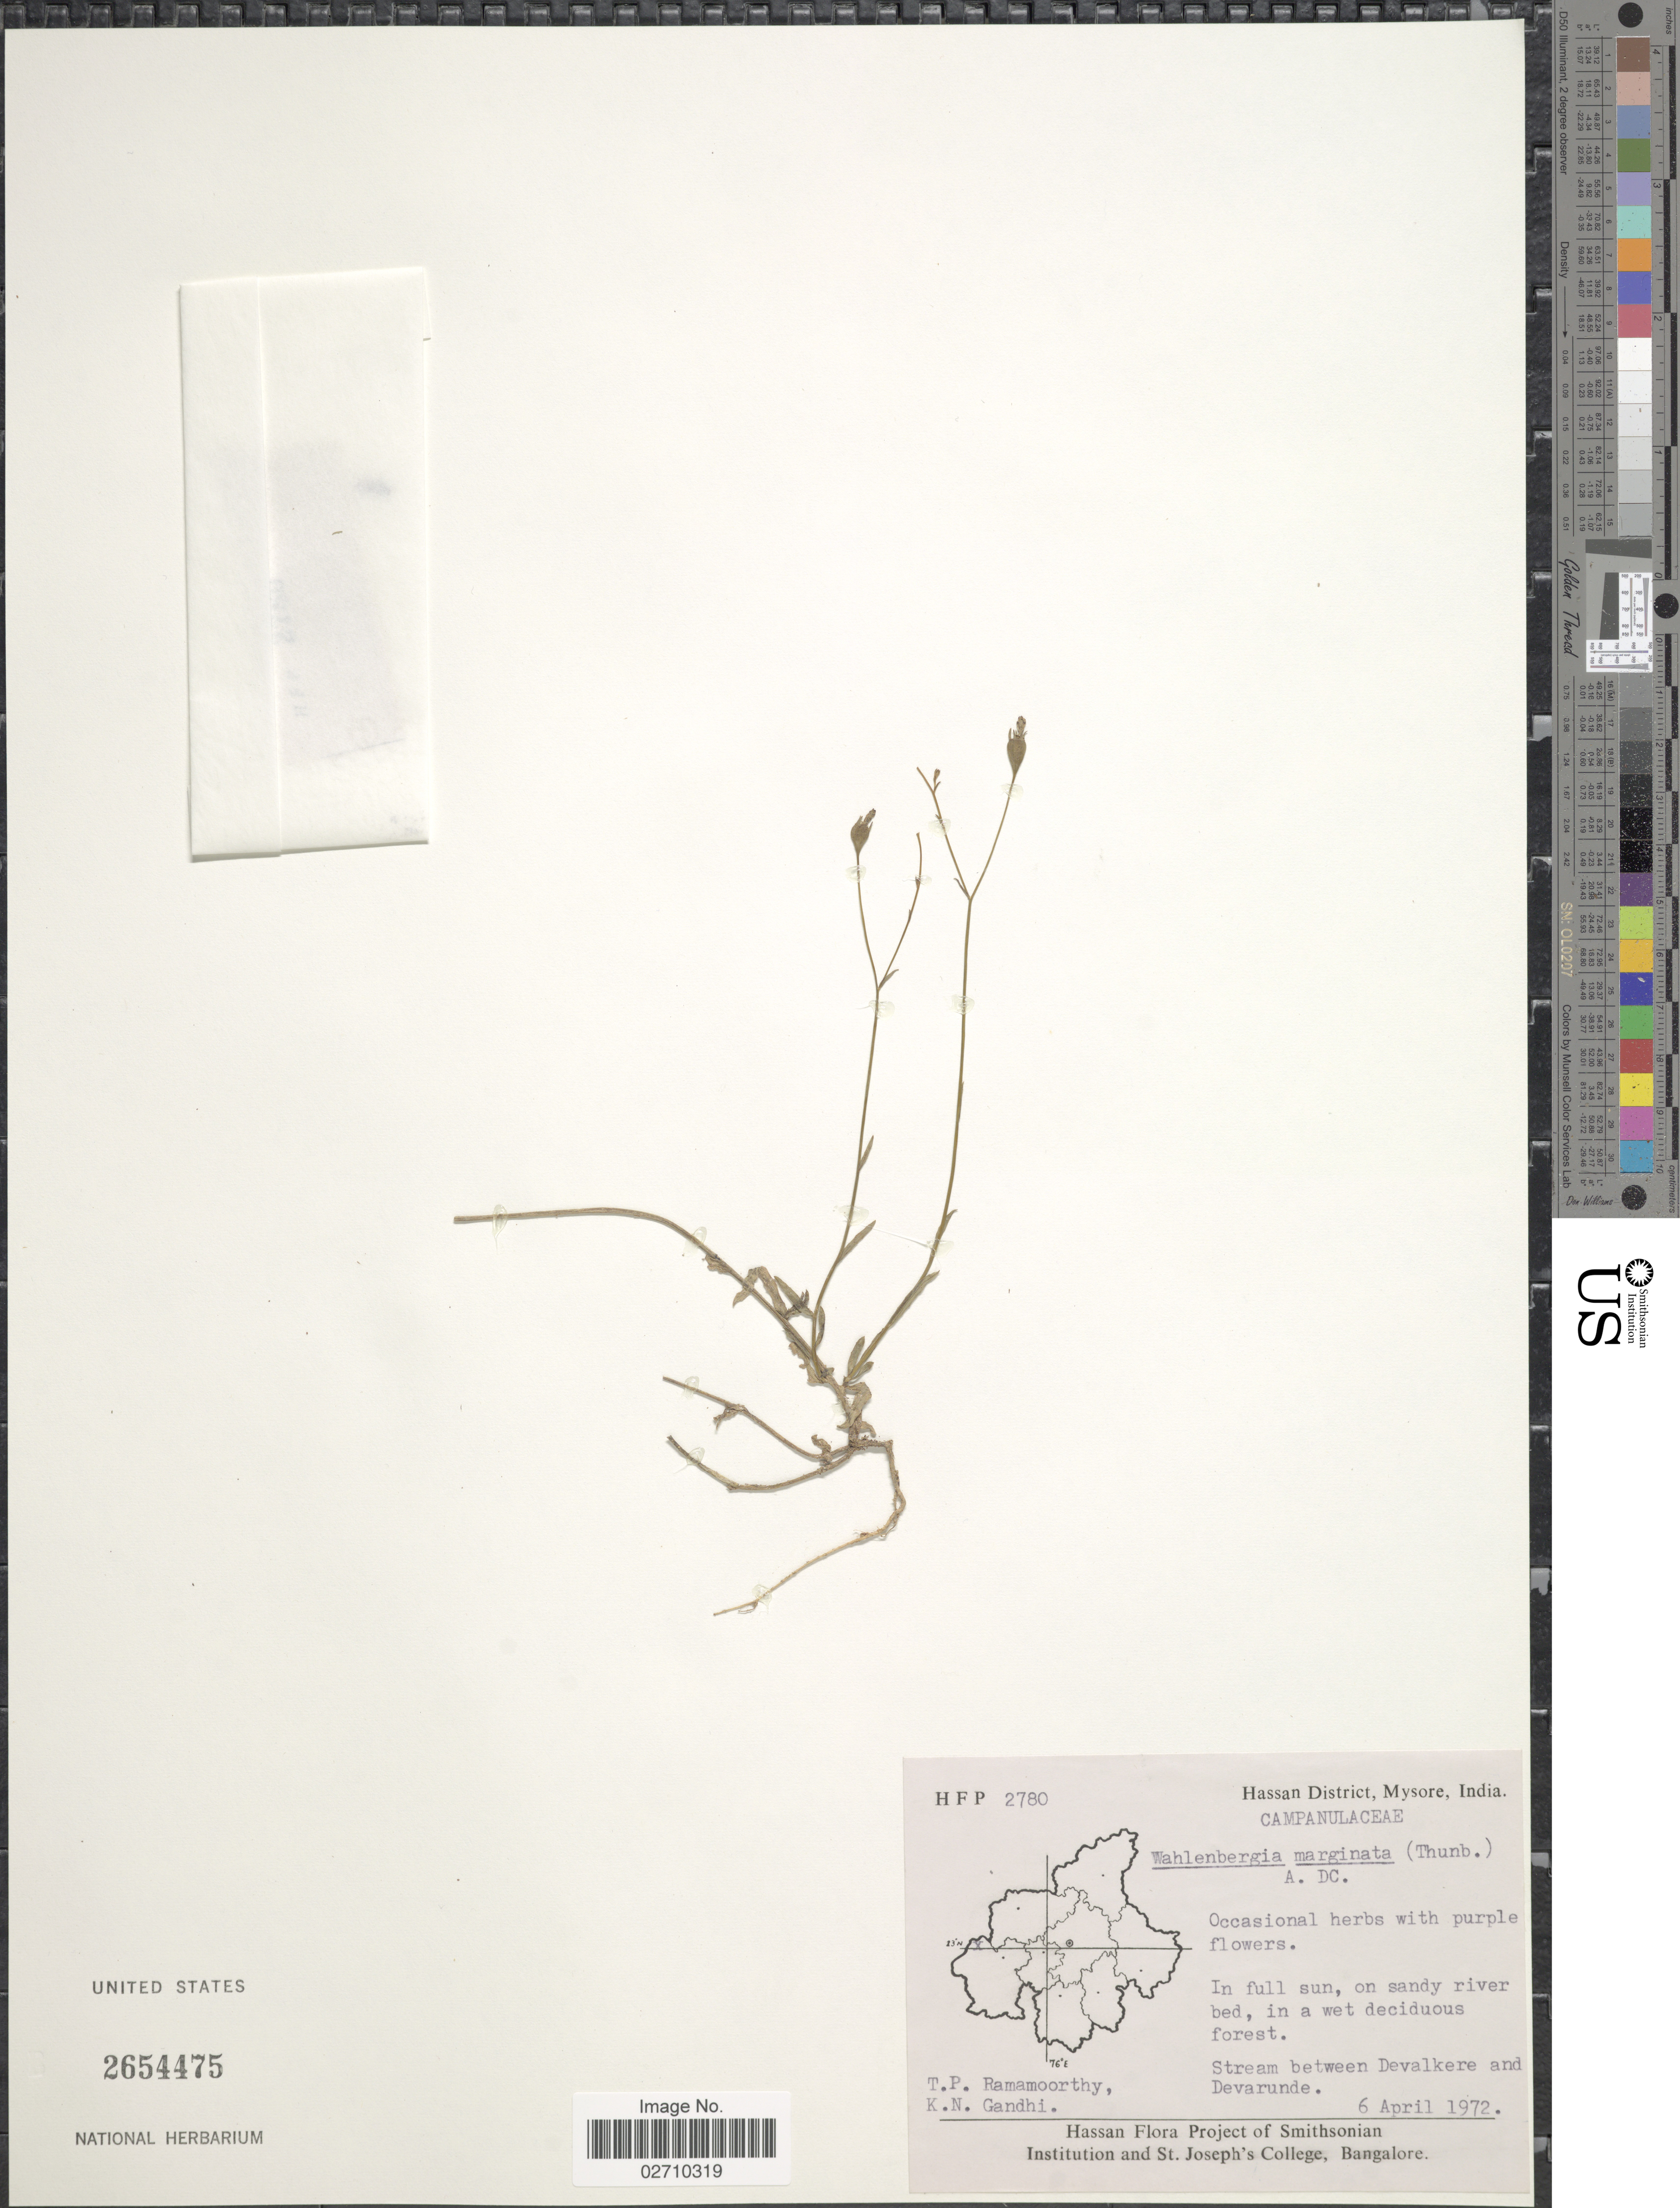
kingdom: Plantae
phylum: Tracheophyta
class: Magnoliopsida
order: Asterales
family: Campanulaceae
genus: Wahlenbergia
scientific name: Wahlenbergia marginata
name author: (Thunb.) A. DC.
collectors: T. P. Ramamoorthy & K. N. Gandhi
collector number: HFP2780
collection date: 1972-04-06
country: India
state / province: Karnataka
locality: Hassan District, Mysore. Stream between Devalkere and Devarunde.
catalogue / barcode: US 2654475